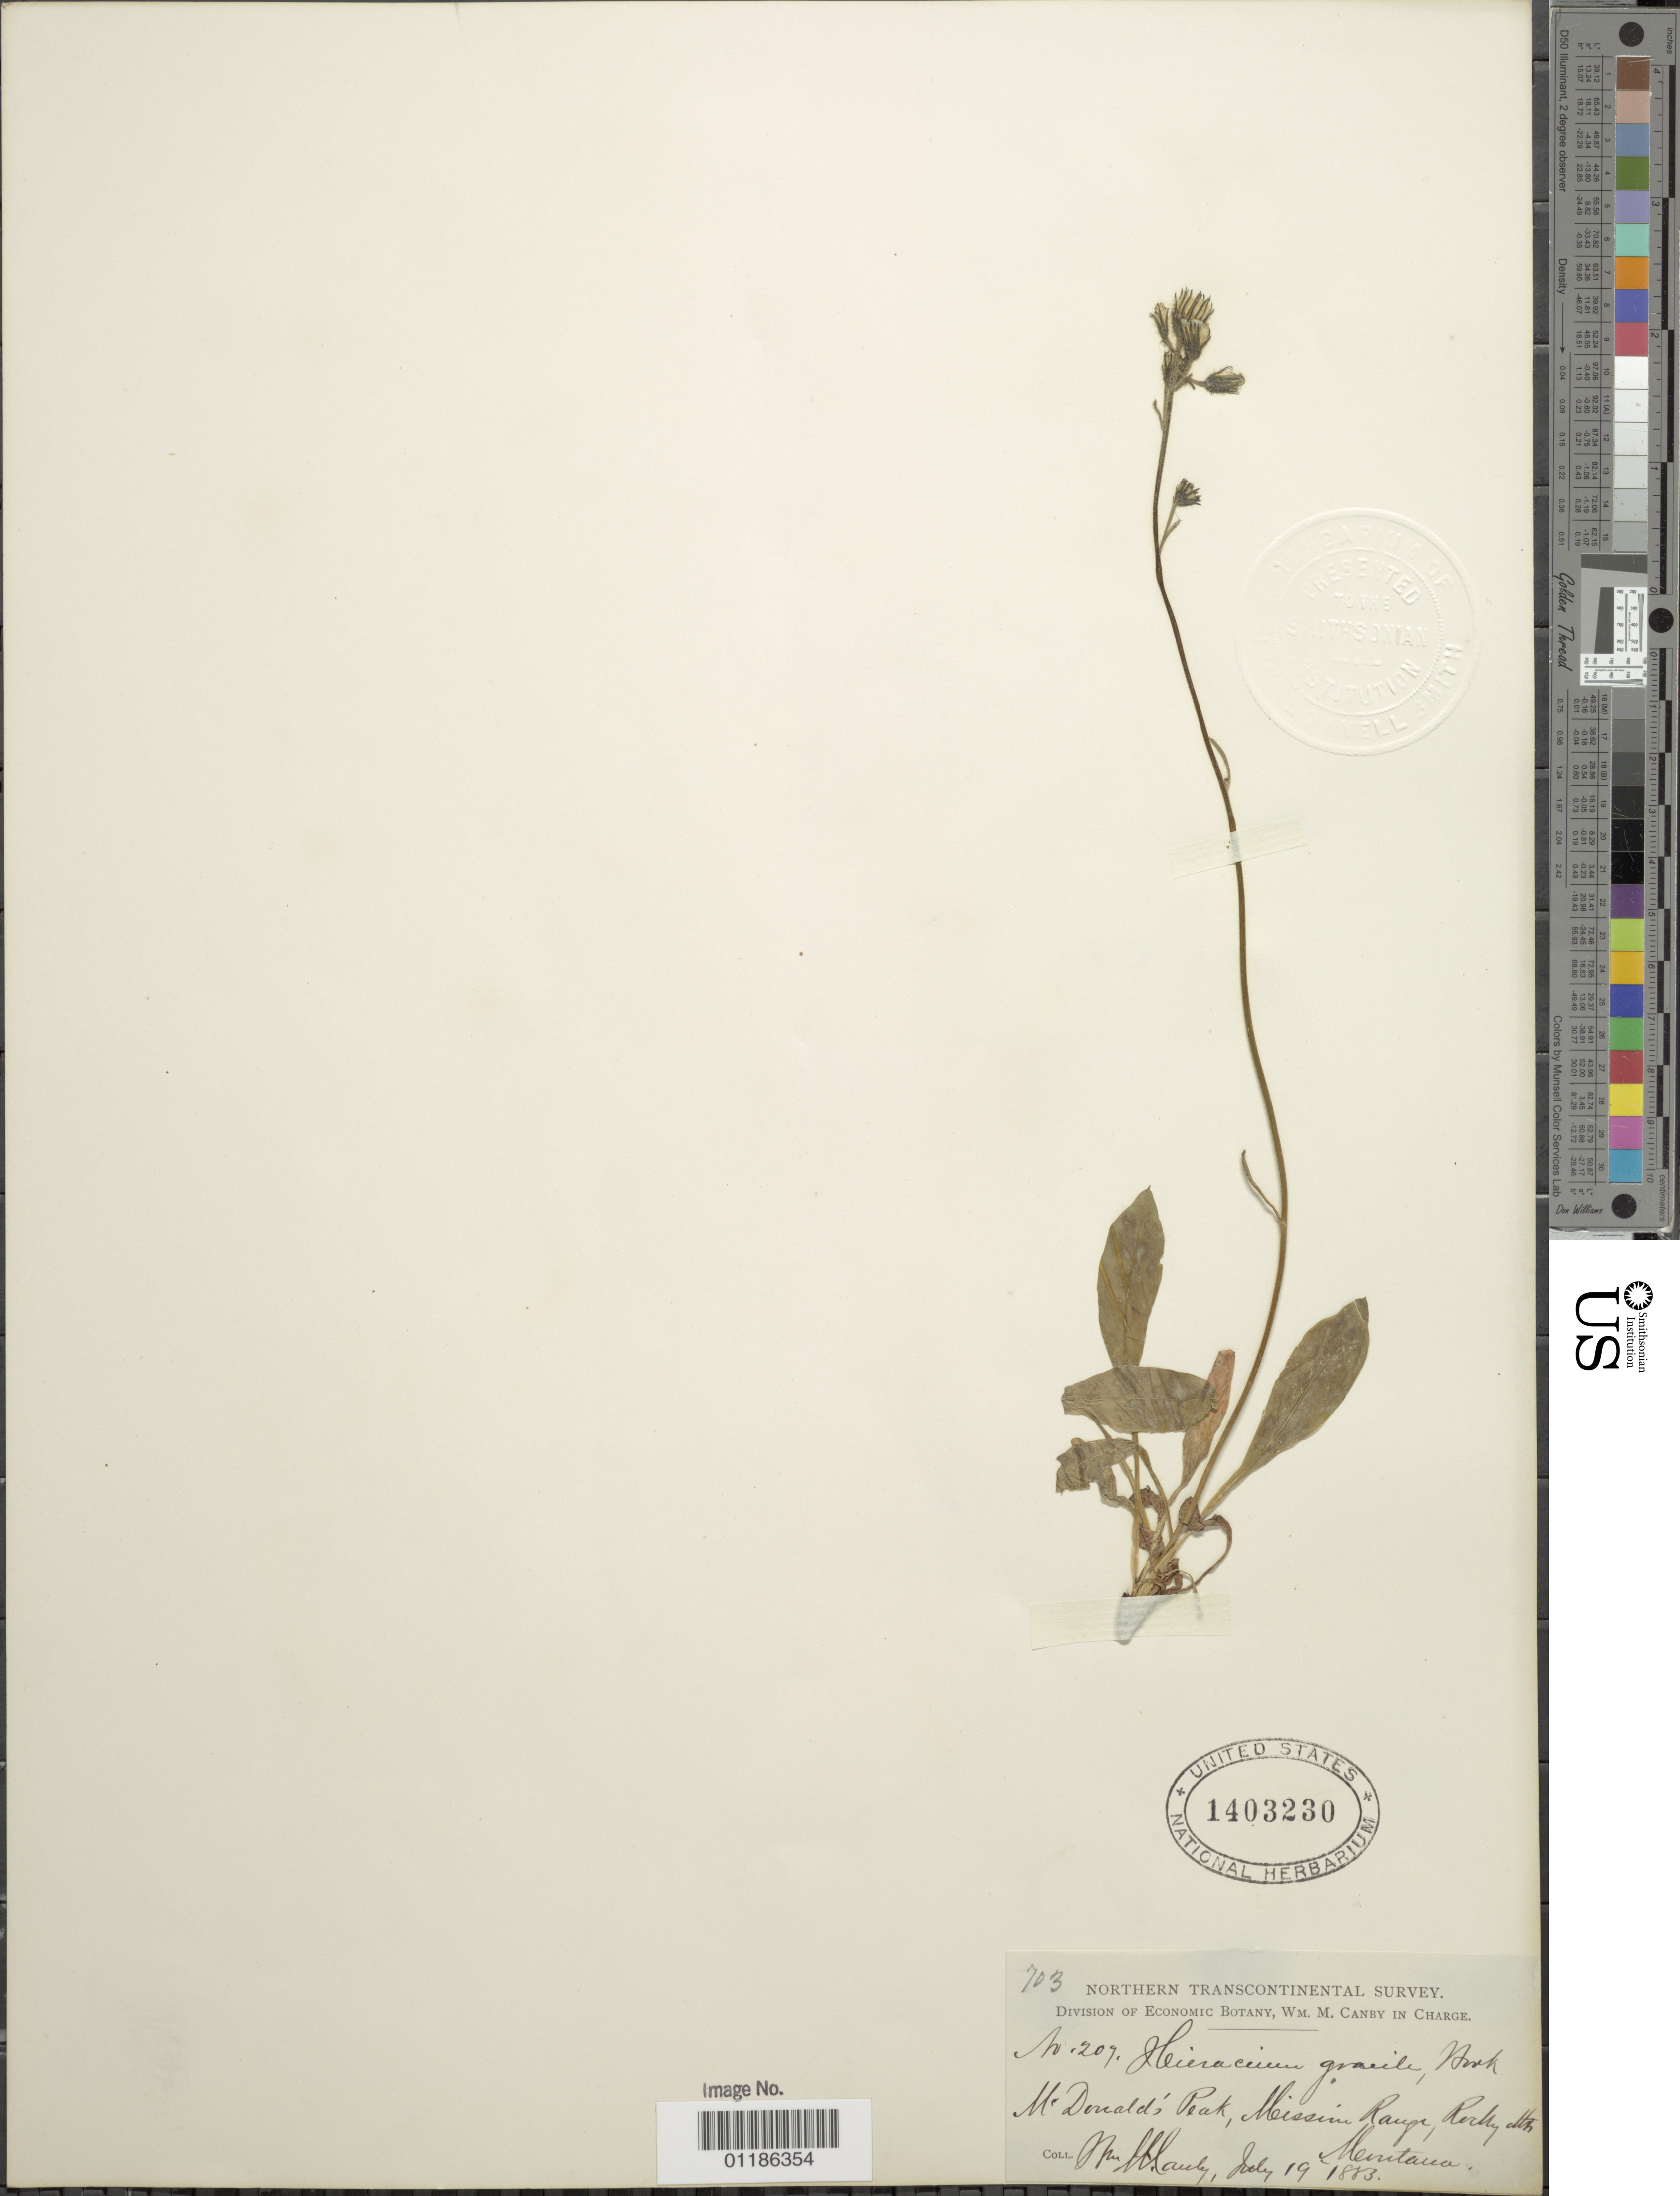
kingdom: Plantae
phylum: Tracheophyta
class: Magnoliopsida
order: Asterales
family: Asteraceae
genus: Hieracium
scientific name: Hieracium triste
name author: Willd. ex Spreng.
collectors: W. M. Canby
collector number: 207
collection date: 1883-07-19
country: United States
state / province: Montana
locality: Mc Donald's Peak, Mission Range, Rocky Mts.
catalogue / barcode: US 1403230